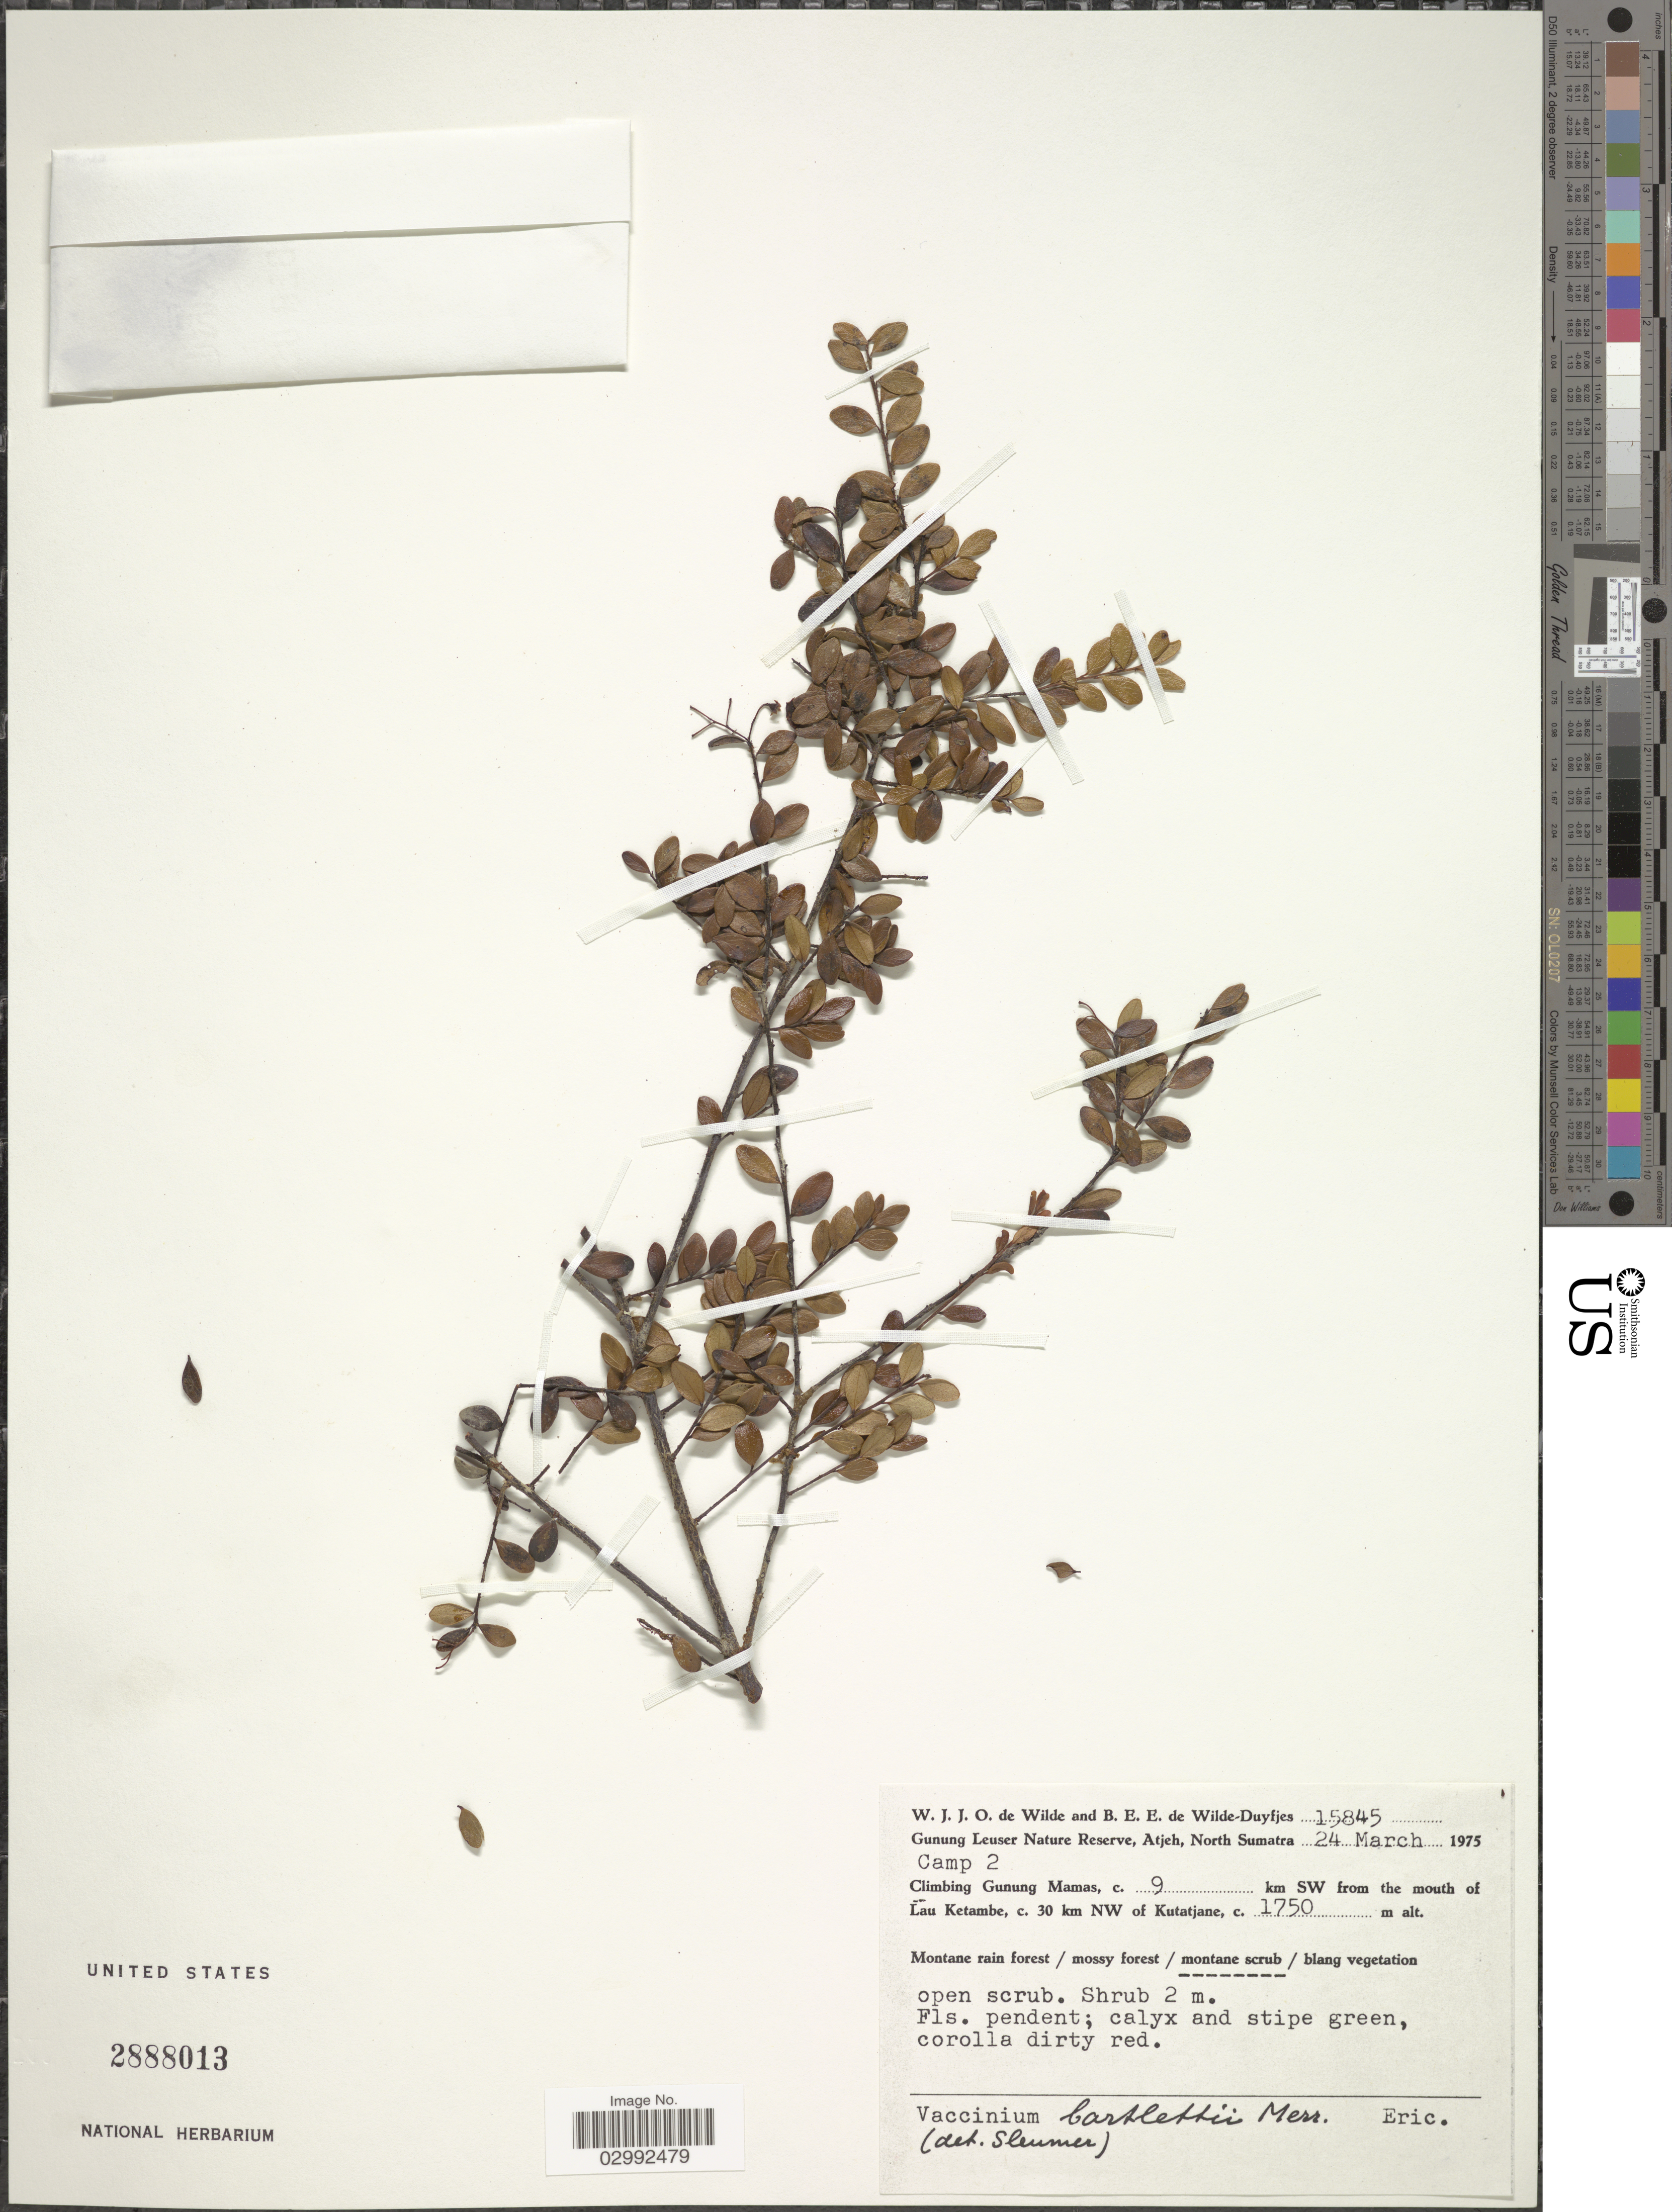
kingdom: Plantae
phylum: Tracheophyta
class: Magnoliopsida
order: Ericales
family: Ericaceae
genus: Vaccinium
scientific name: Vaccinium bartlettii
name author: Merr.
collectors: W. J. de Wilde & B. E. de Wilde-Duyfjes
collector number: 15845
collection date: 1975-03-24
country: Indonesia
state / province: Sumatra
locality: Gunung Leuser Nature Reserve, Atjeh, North Sumatra, Camp 2, Climbing Gunung Mamas, c. 9 km SW from the mouth of Lau Ketambe, c. 30 km NW of Kutatjane.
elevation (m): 1750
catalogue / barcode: US 2888013